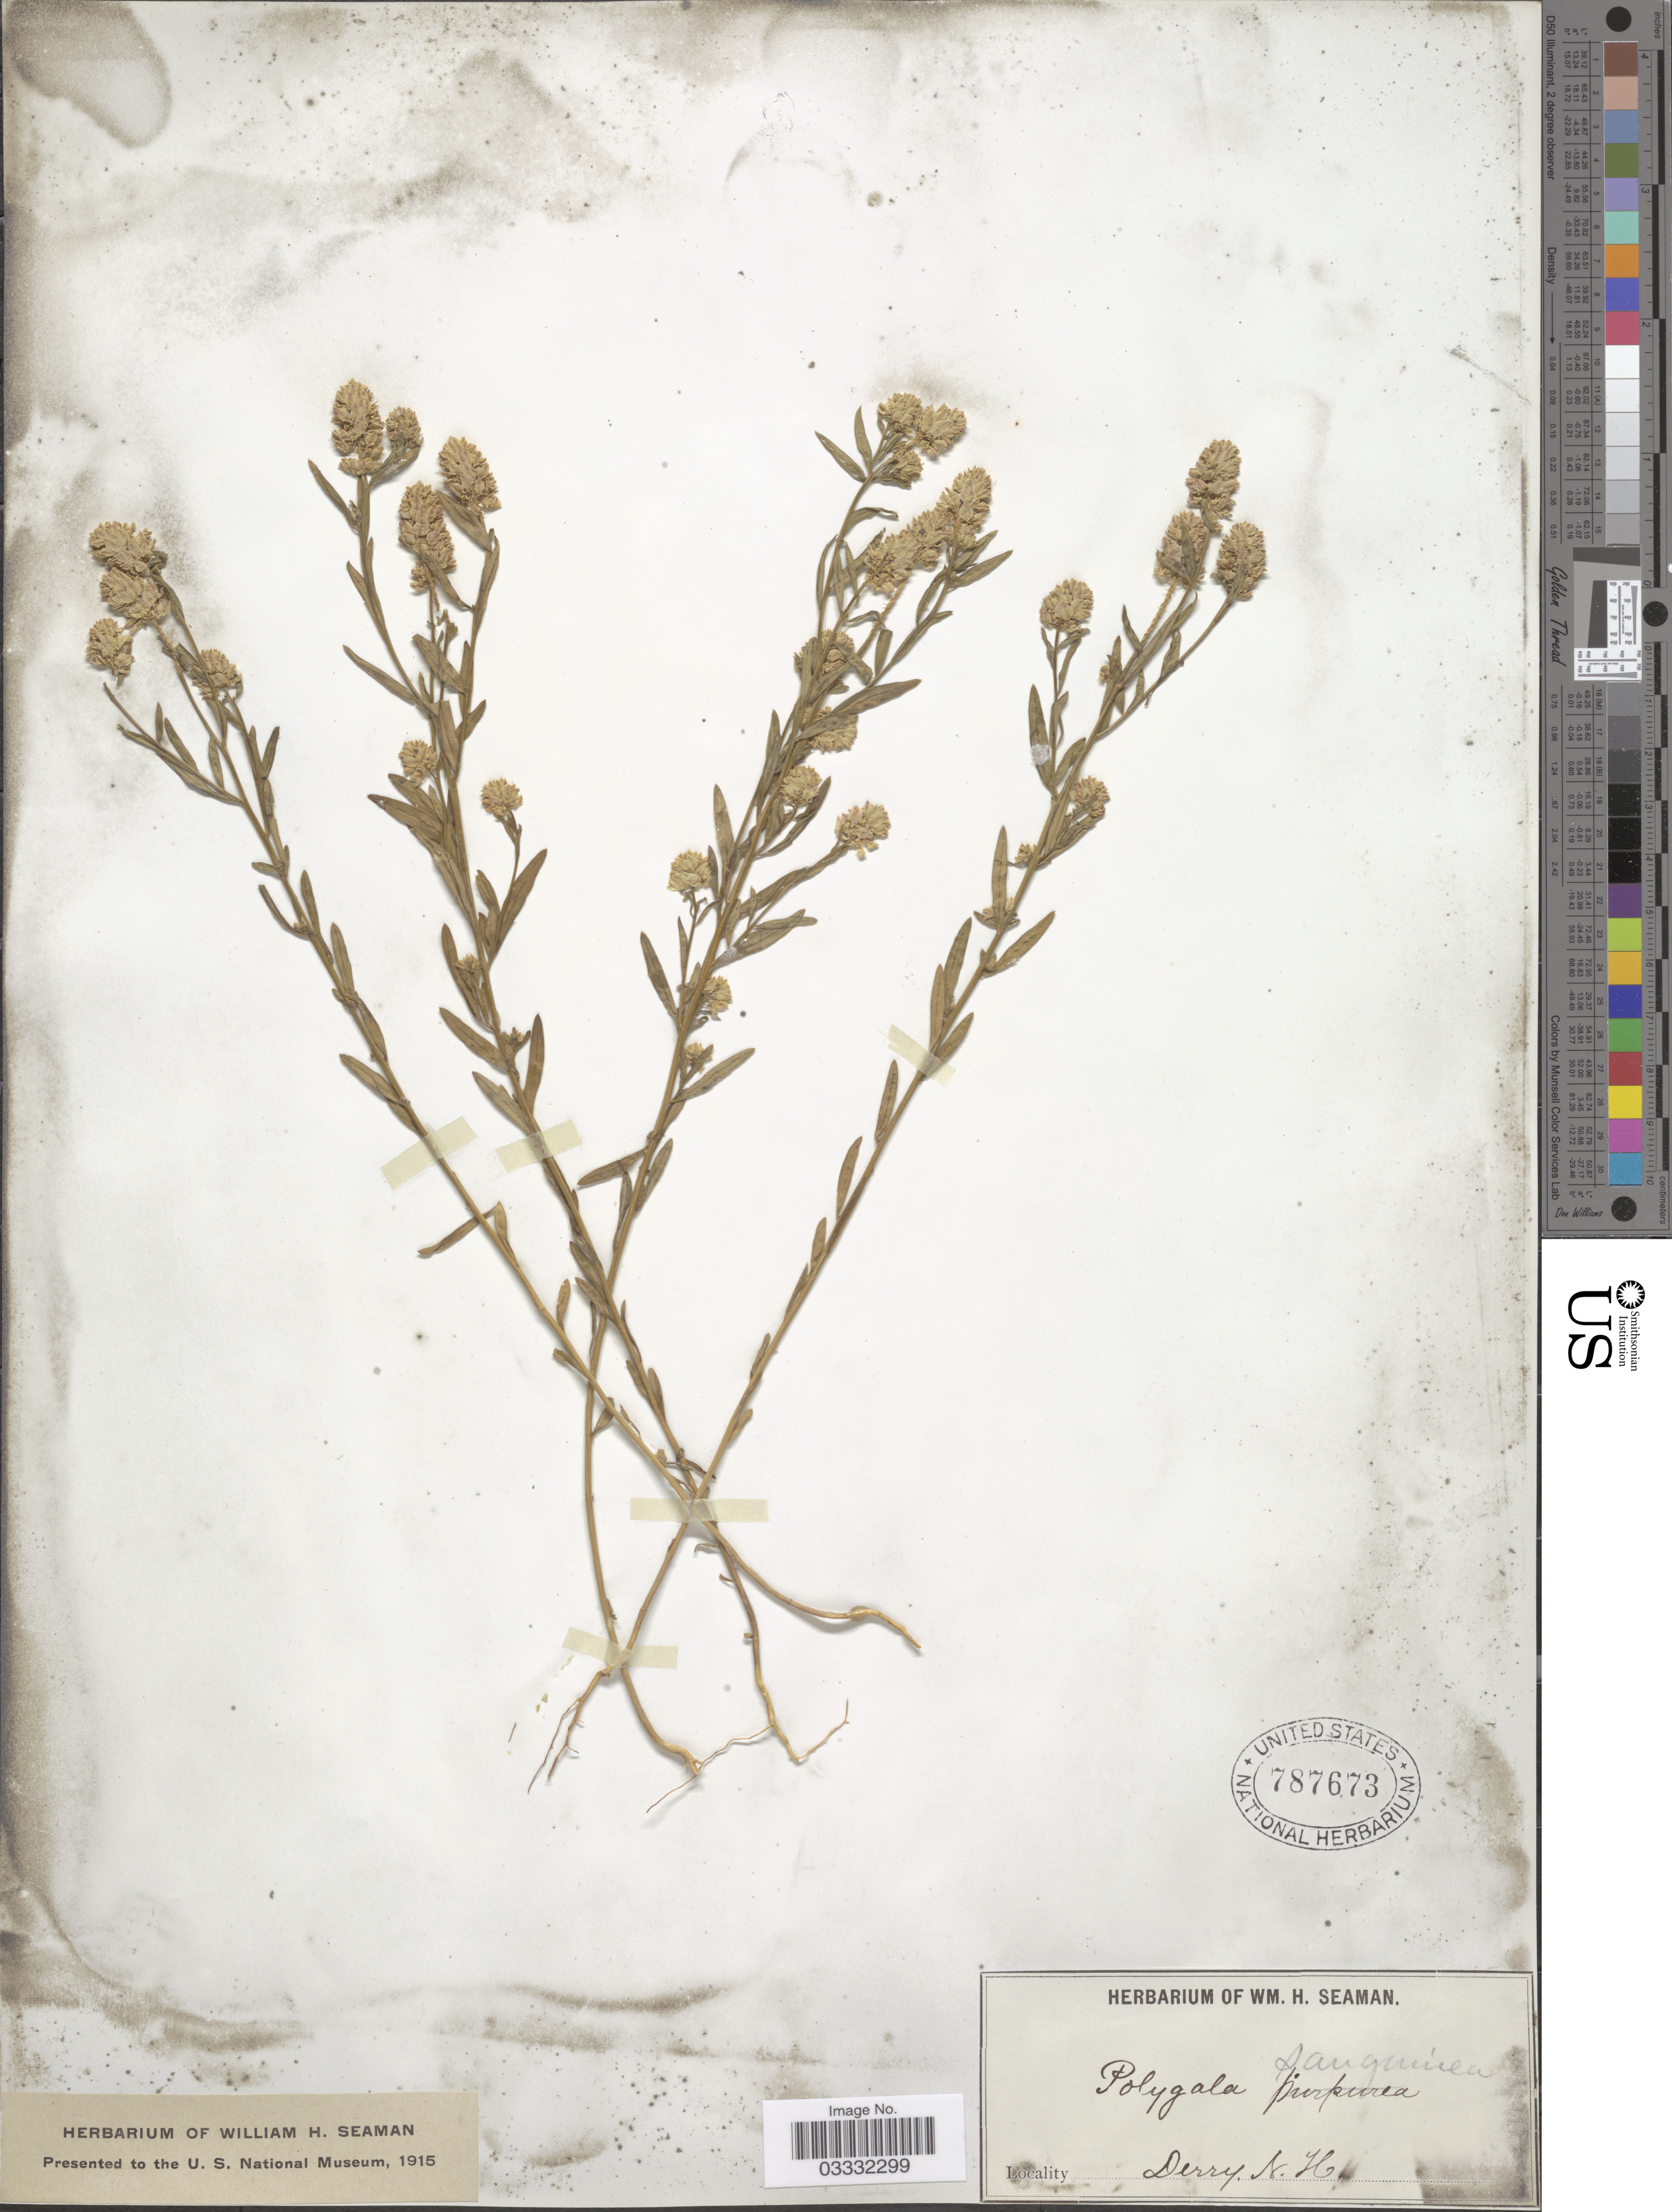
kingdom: Plantae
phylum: Tracheophyta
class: Magnoliopsida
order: Fabales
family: Polygalaceae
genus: Polygala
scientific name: Polygala sanguinea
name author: L.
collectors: Ex herb. W. H. Seaman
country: United States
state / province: New Hampshire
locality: Derry.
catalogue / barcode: US 787673